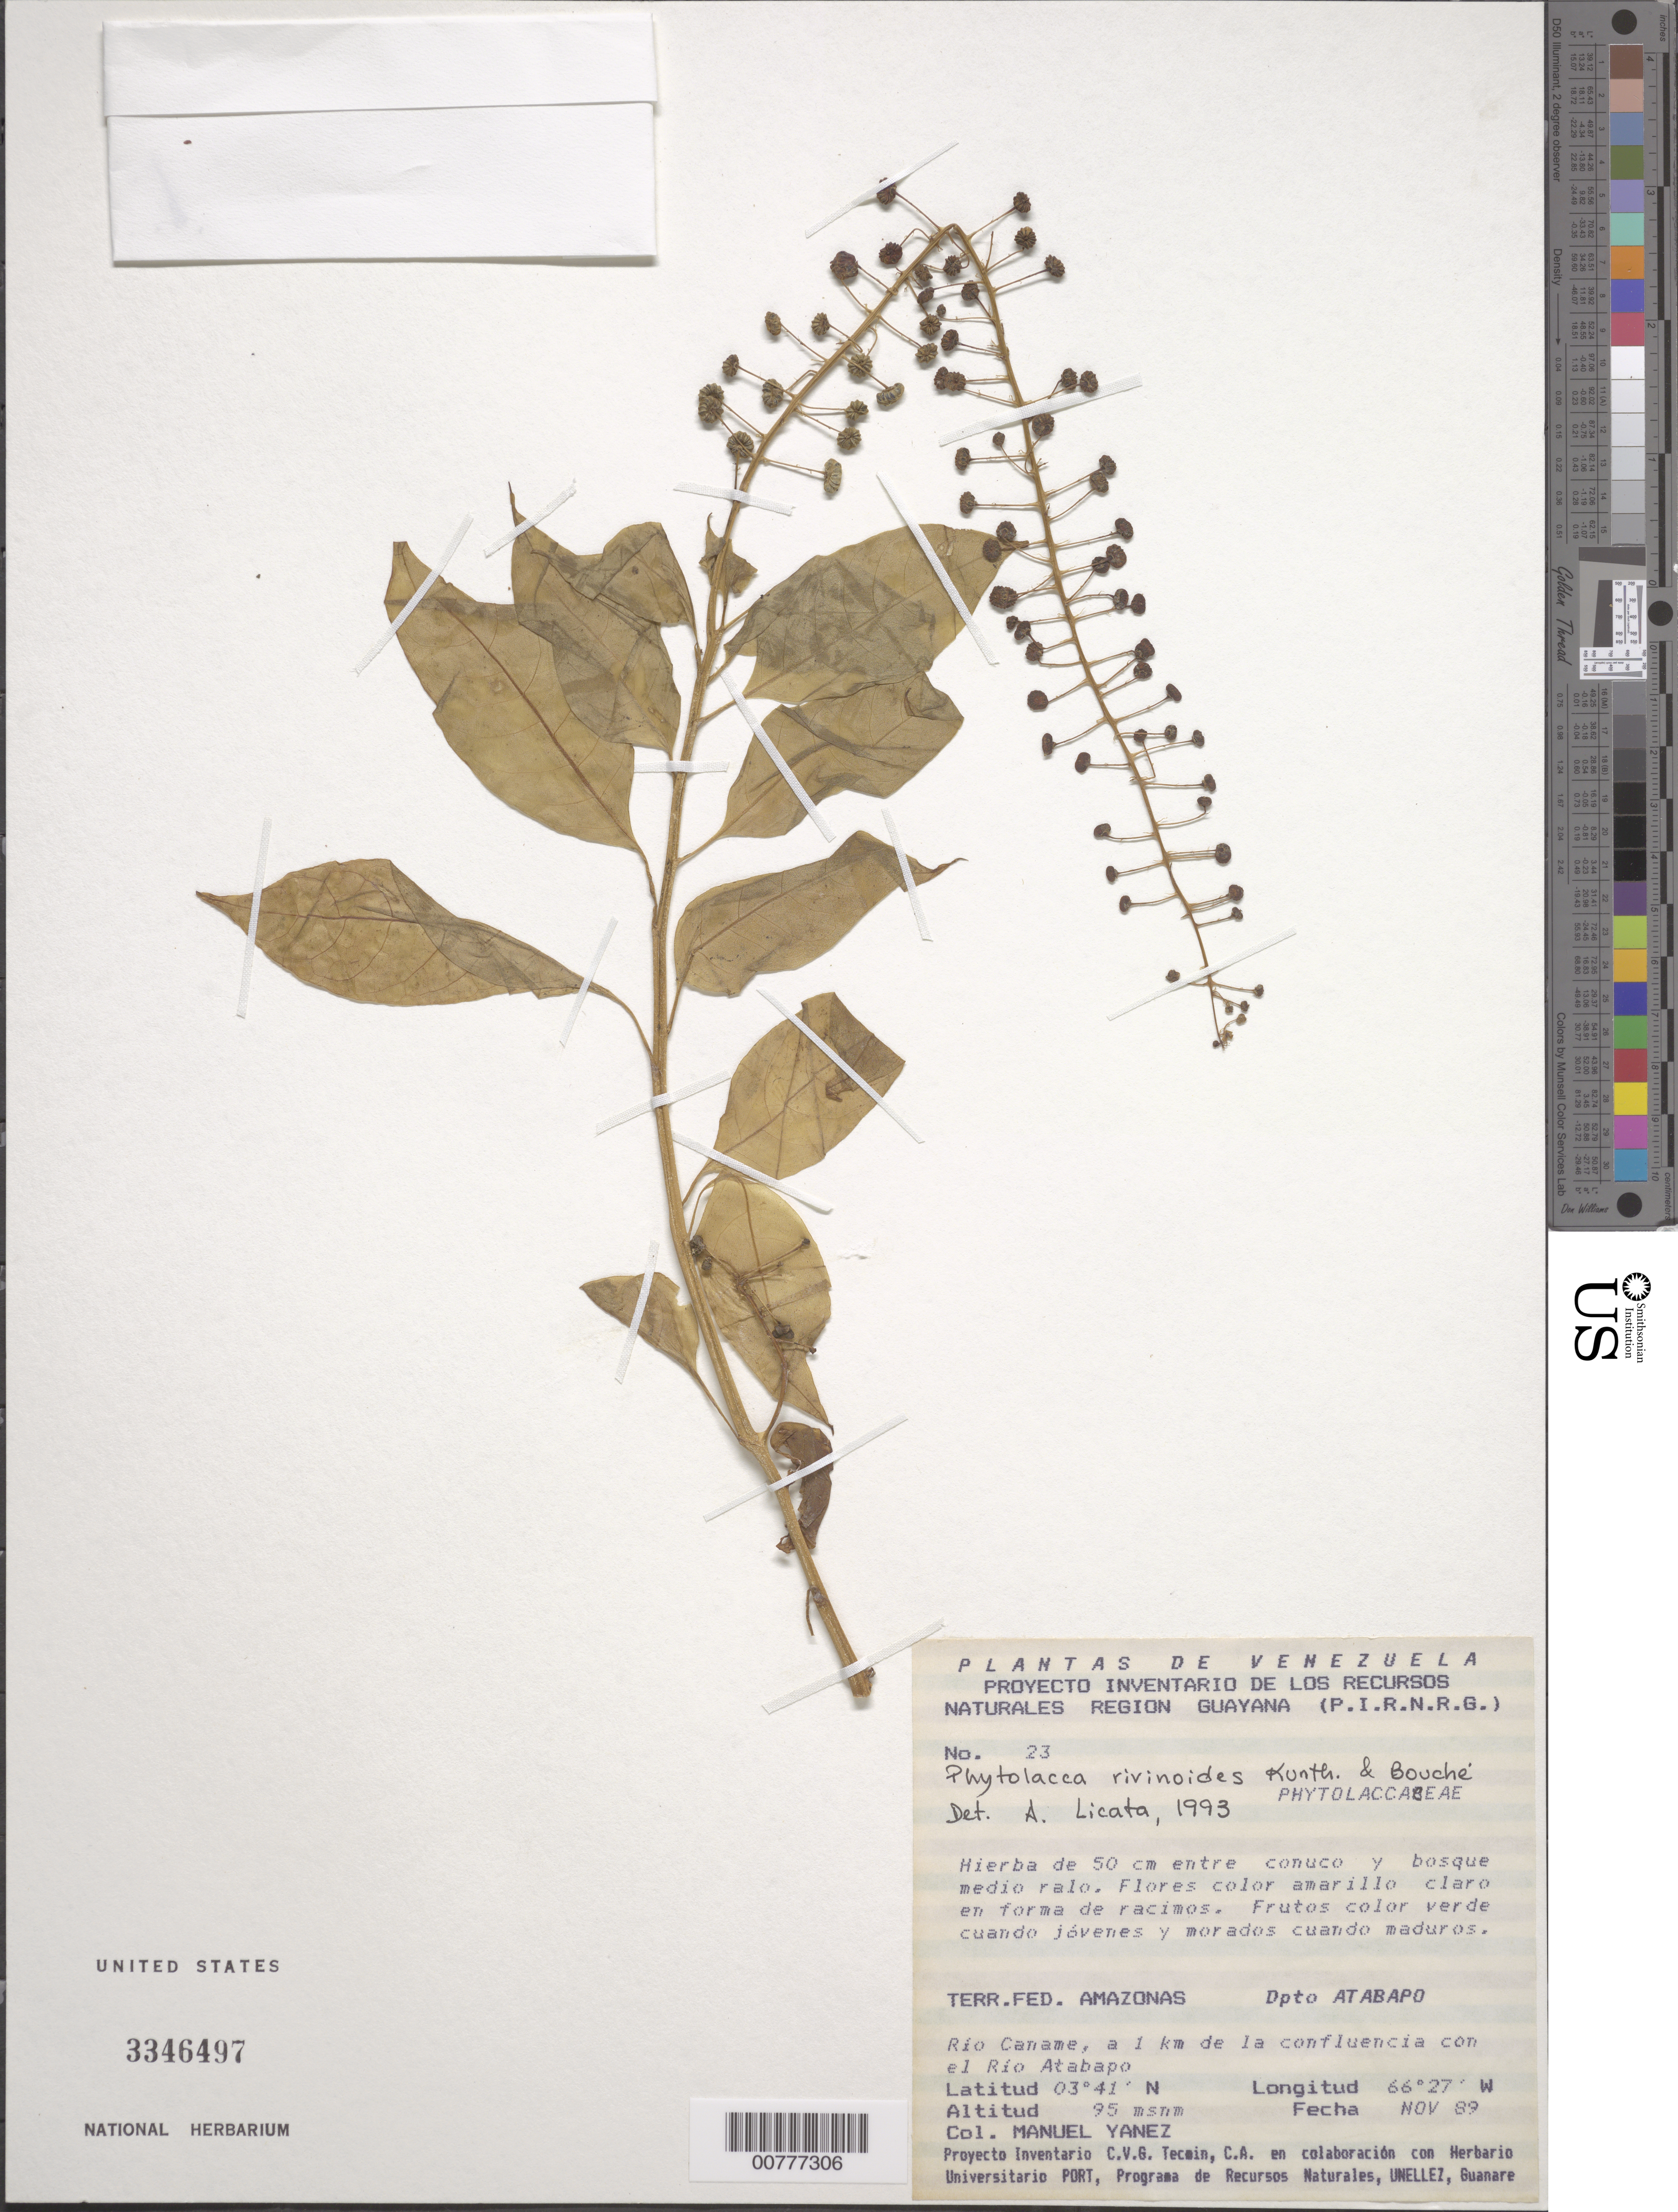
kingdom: Plantae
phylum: Tracheophyta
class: Magnoliopsida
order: Caryophyllales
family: Phytolaccaceae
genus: Phytolacca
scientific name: Phytolacca rivinoides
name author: Kunth & C.D. Bouché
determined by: Licata, A., (PORT), Univ. Nac. Exp. de los Llanos Ezequiel Zamora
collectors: M. Yanez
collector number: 23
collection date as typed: Nov-89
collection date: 1989-11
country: Venezuela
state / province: Amazonas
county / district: Atabapo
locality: Río Caname, a 1 km de la confluencia con el río Atabapo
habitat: Entre conuco y bosque medio ralo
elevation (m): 95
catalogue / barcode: US 3346497